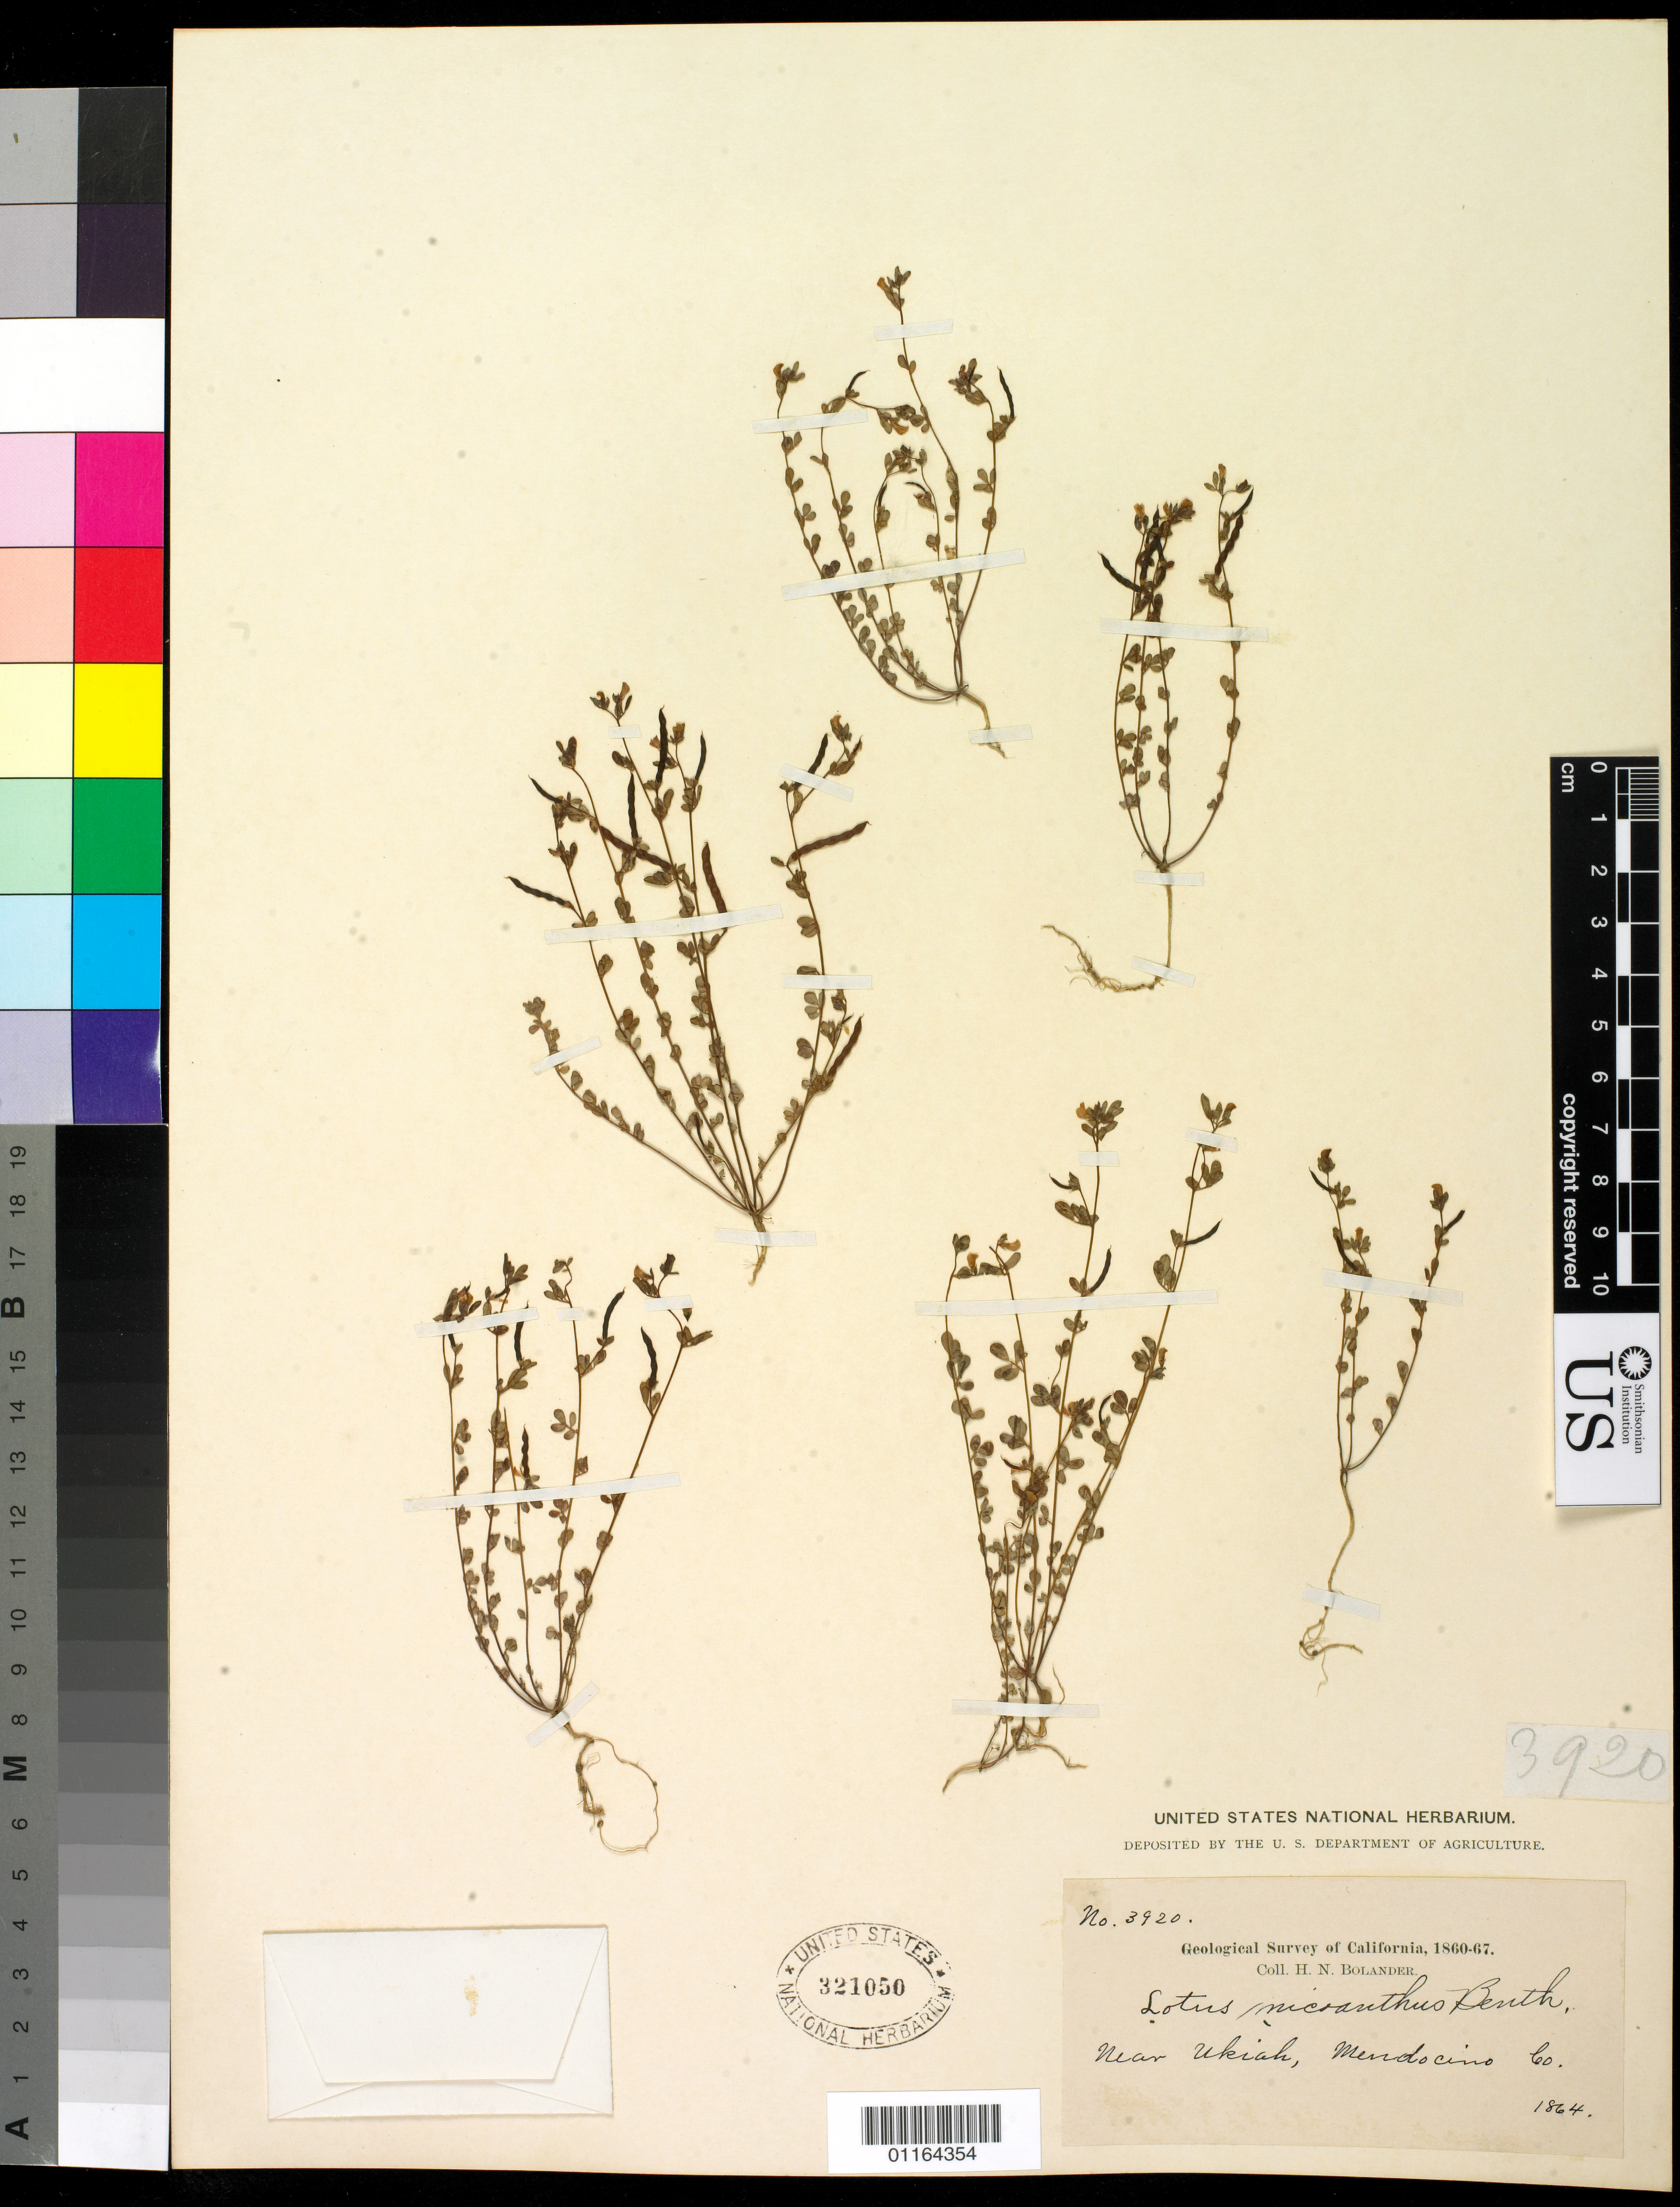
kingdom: Plantae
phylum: Tracheophyta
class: Magnoliopsida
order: Fabales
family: Fabaceae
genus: Syrmatium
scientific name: Syrmatium micranthum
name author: (Torr. & A. Gray) Greene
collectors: H. Bolander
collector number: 3920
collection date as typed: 1864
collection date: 1864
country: United States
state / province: California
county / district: Mendocino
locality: Ukiah.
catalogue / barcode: US 321050